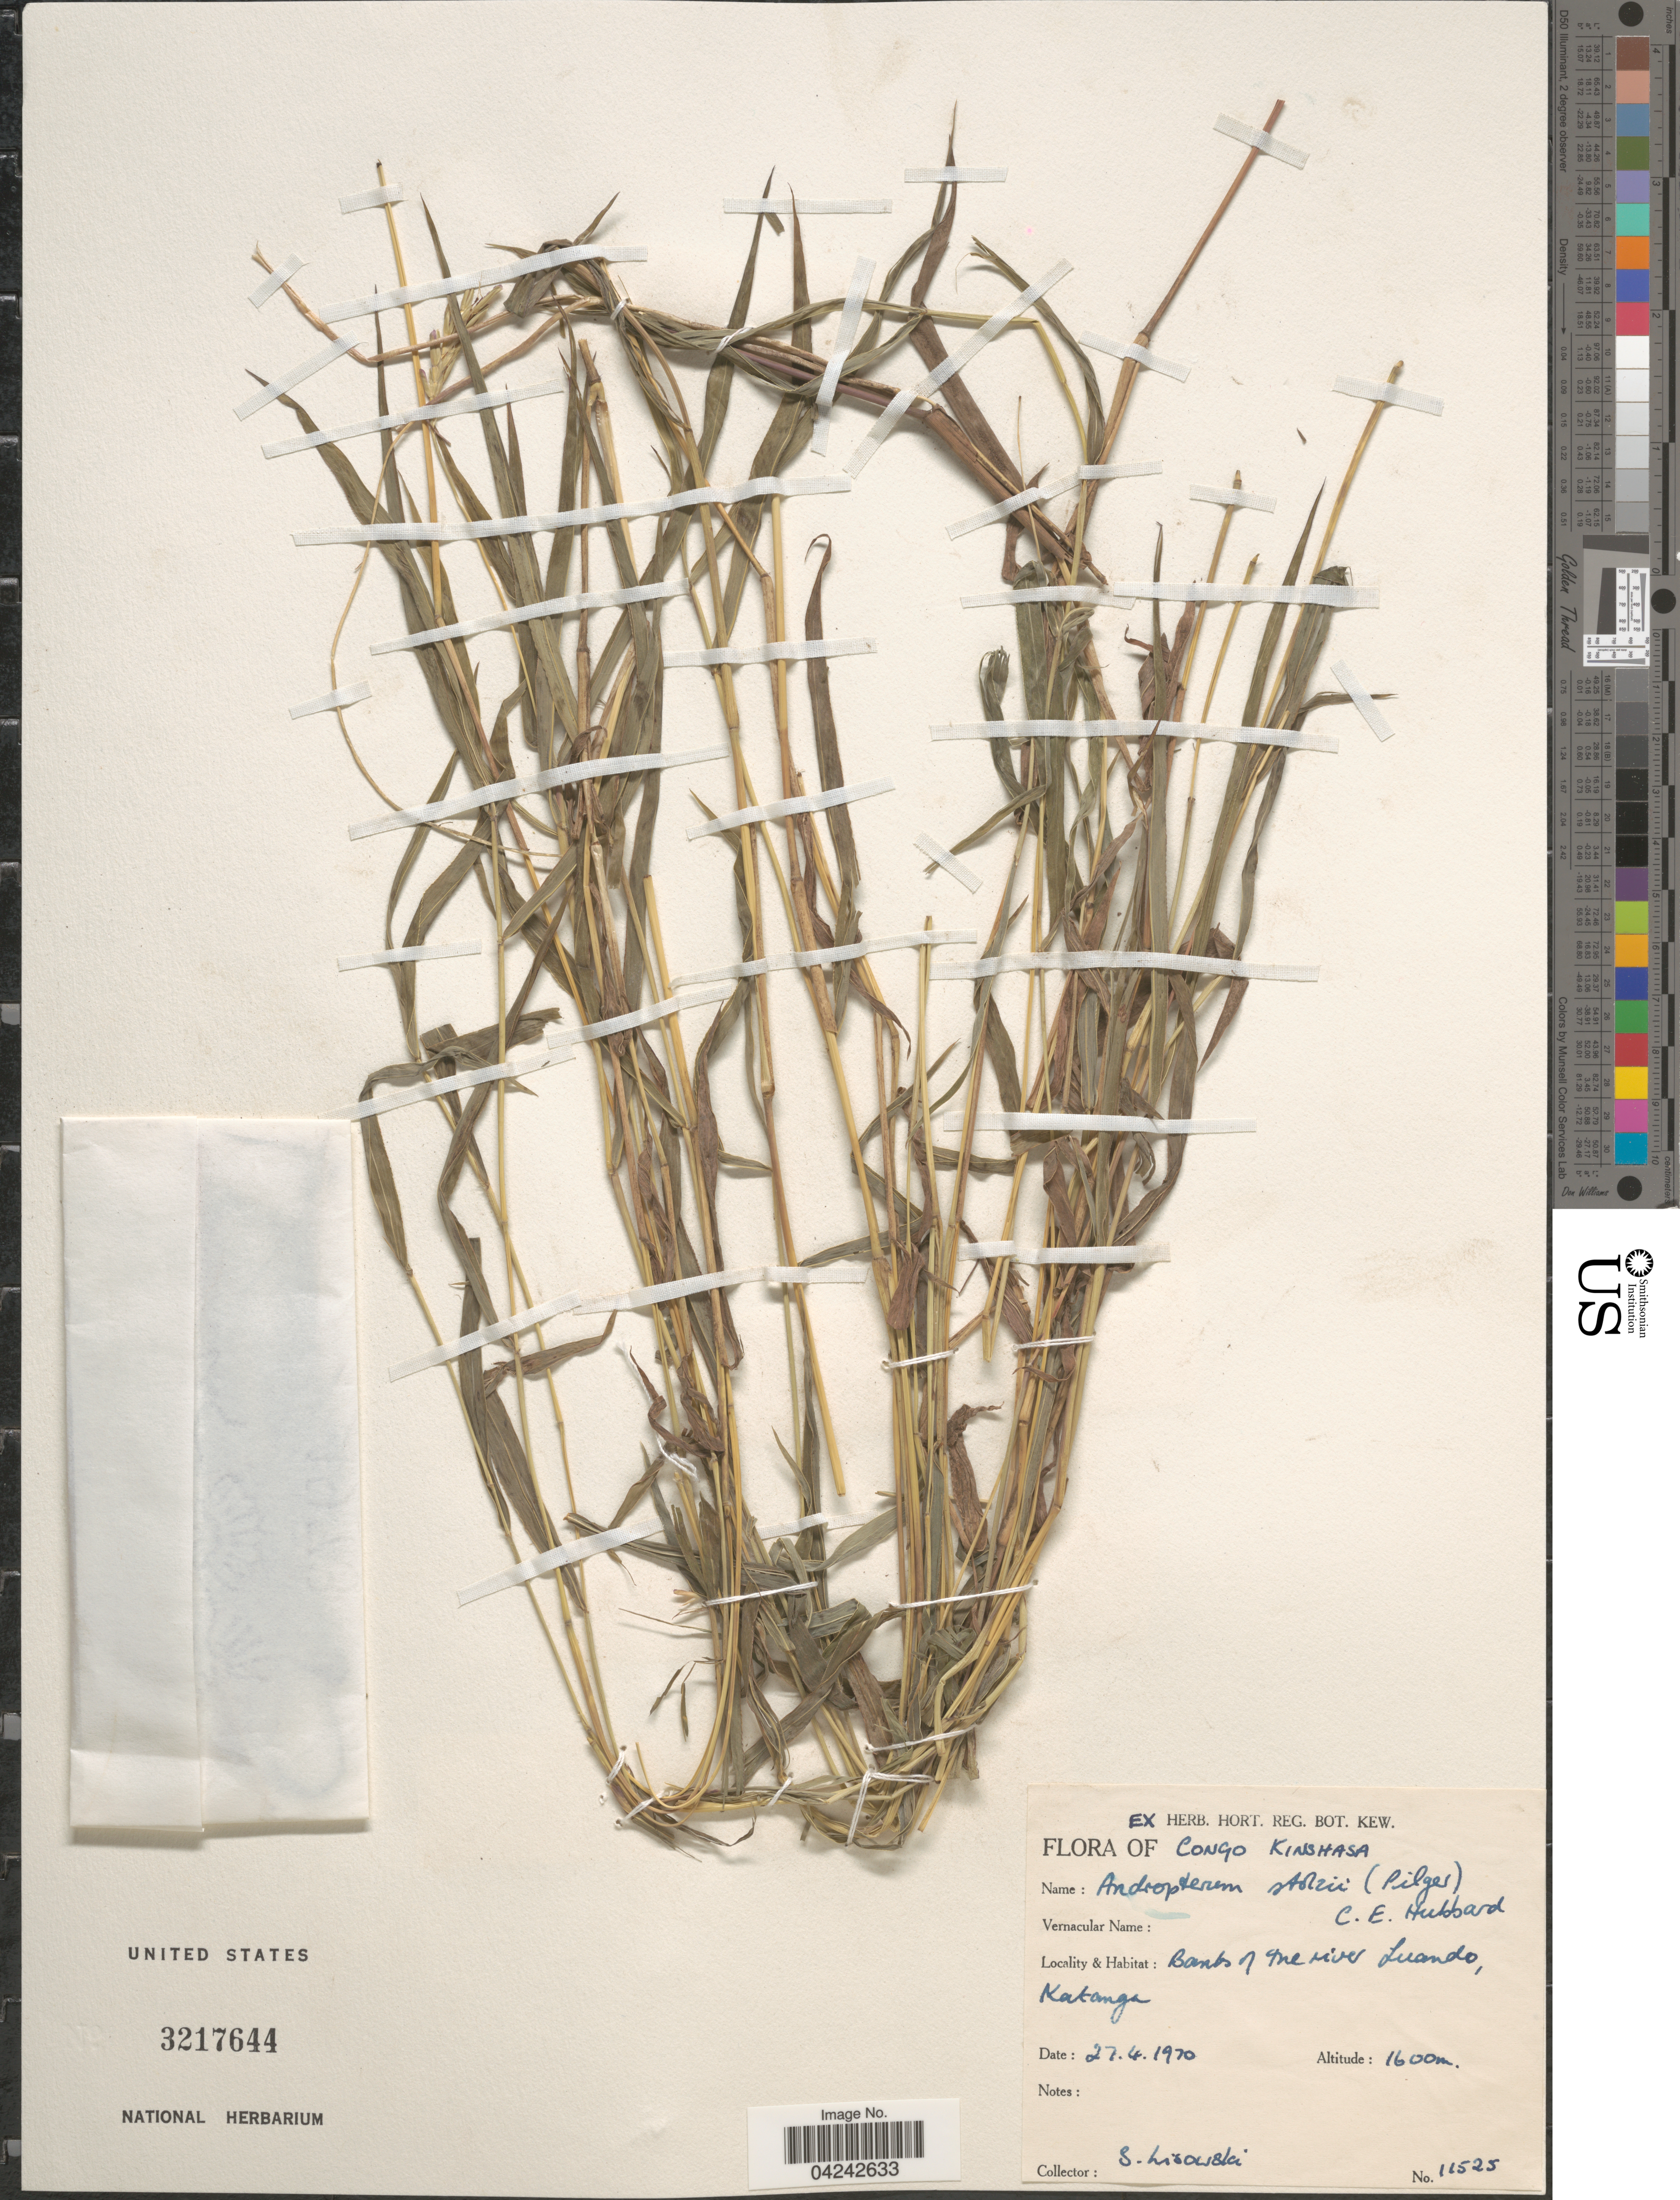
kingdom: Plantae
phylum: Tracheophyta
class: Liliopsida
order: Poales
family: Poaceae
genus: Andropterum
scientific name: Andropterum stolzii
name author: (Pilg.) C.E. Hubb.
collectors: S. Lisowski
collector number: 11525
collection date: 1970-04-27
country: Congo, Democratic Republic of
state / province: Kinshasa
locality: Banks of the river Luando, Katanga.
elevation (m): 1600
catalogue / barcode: US 3217644